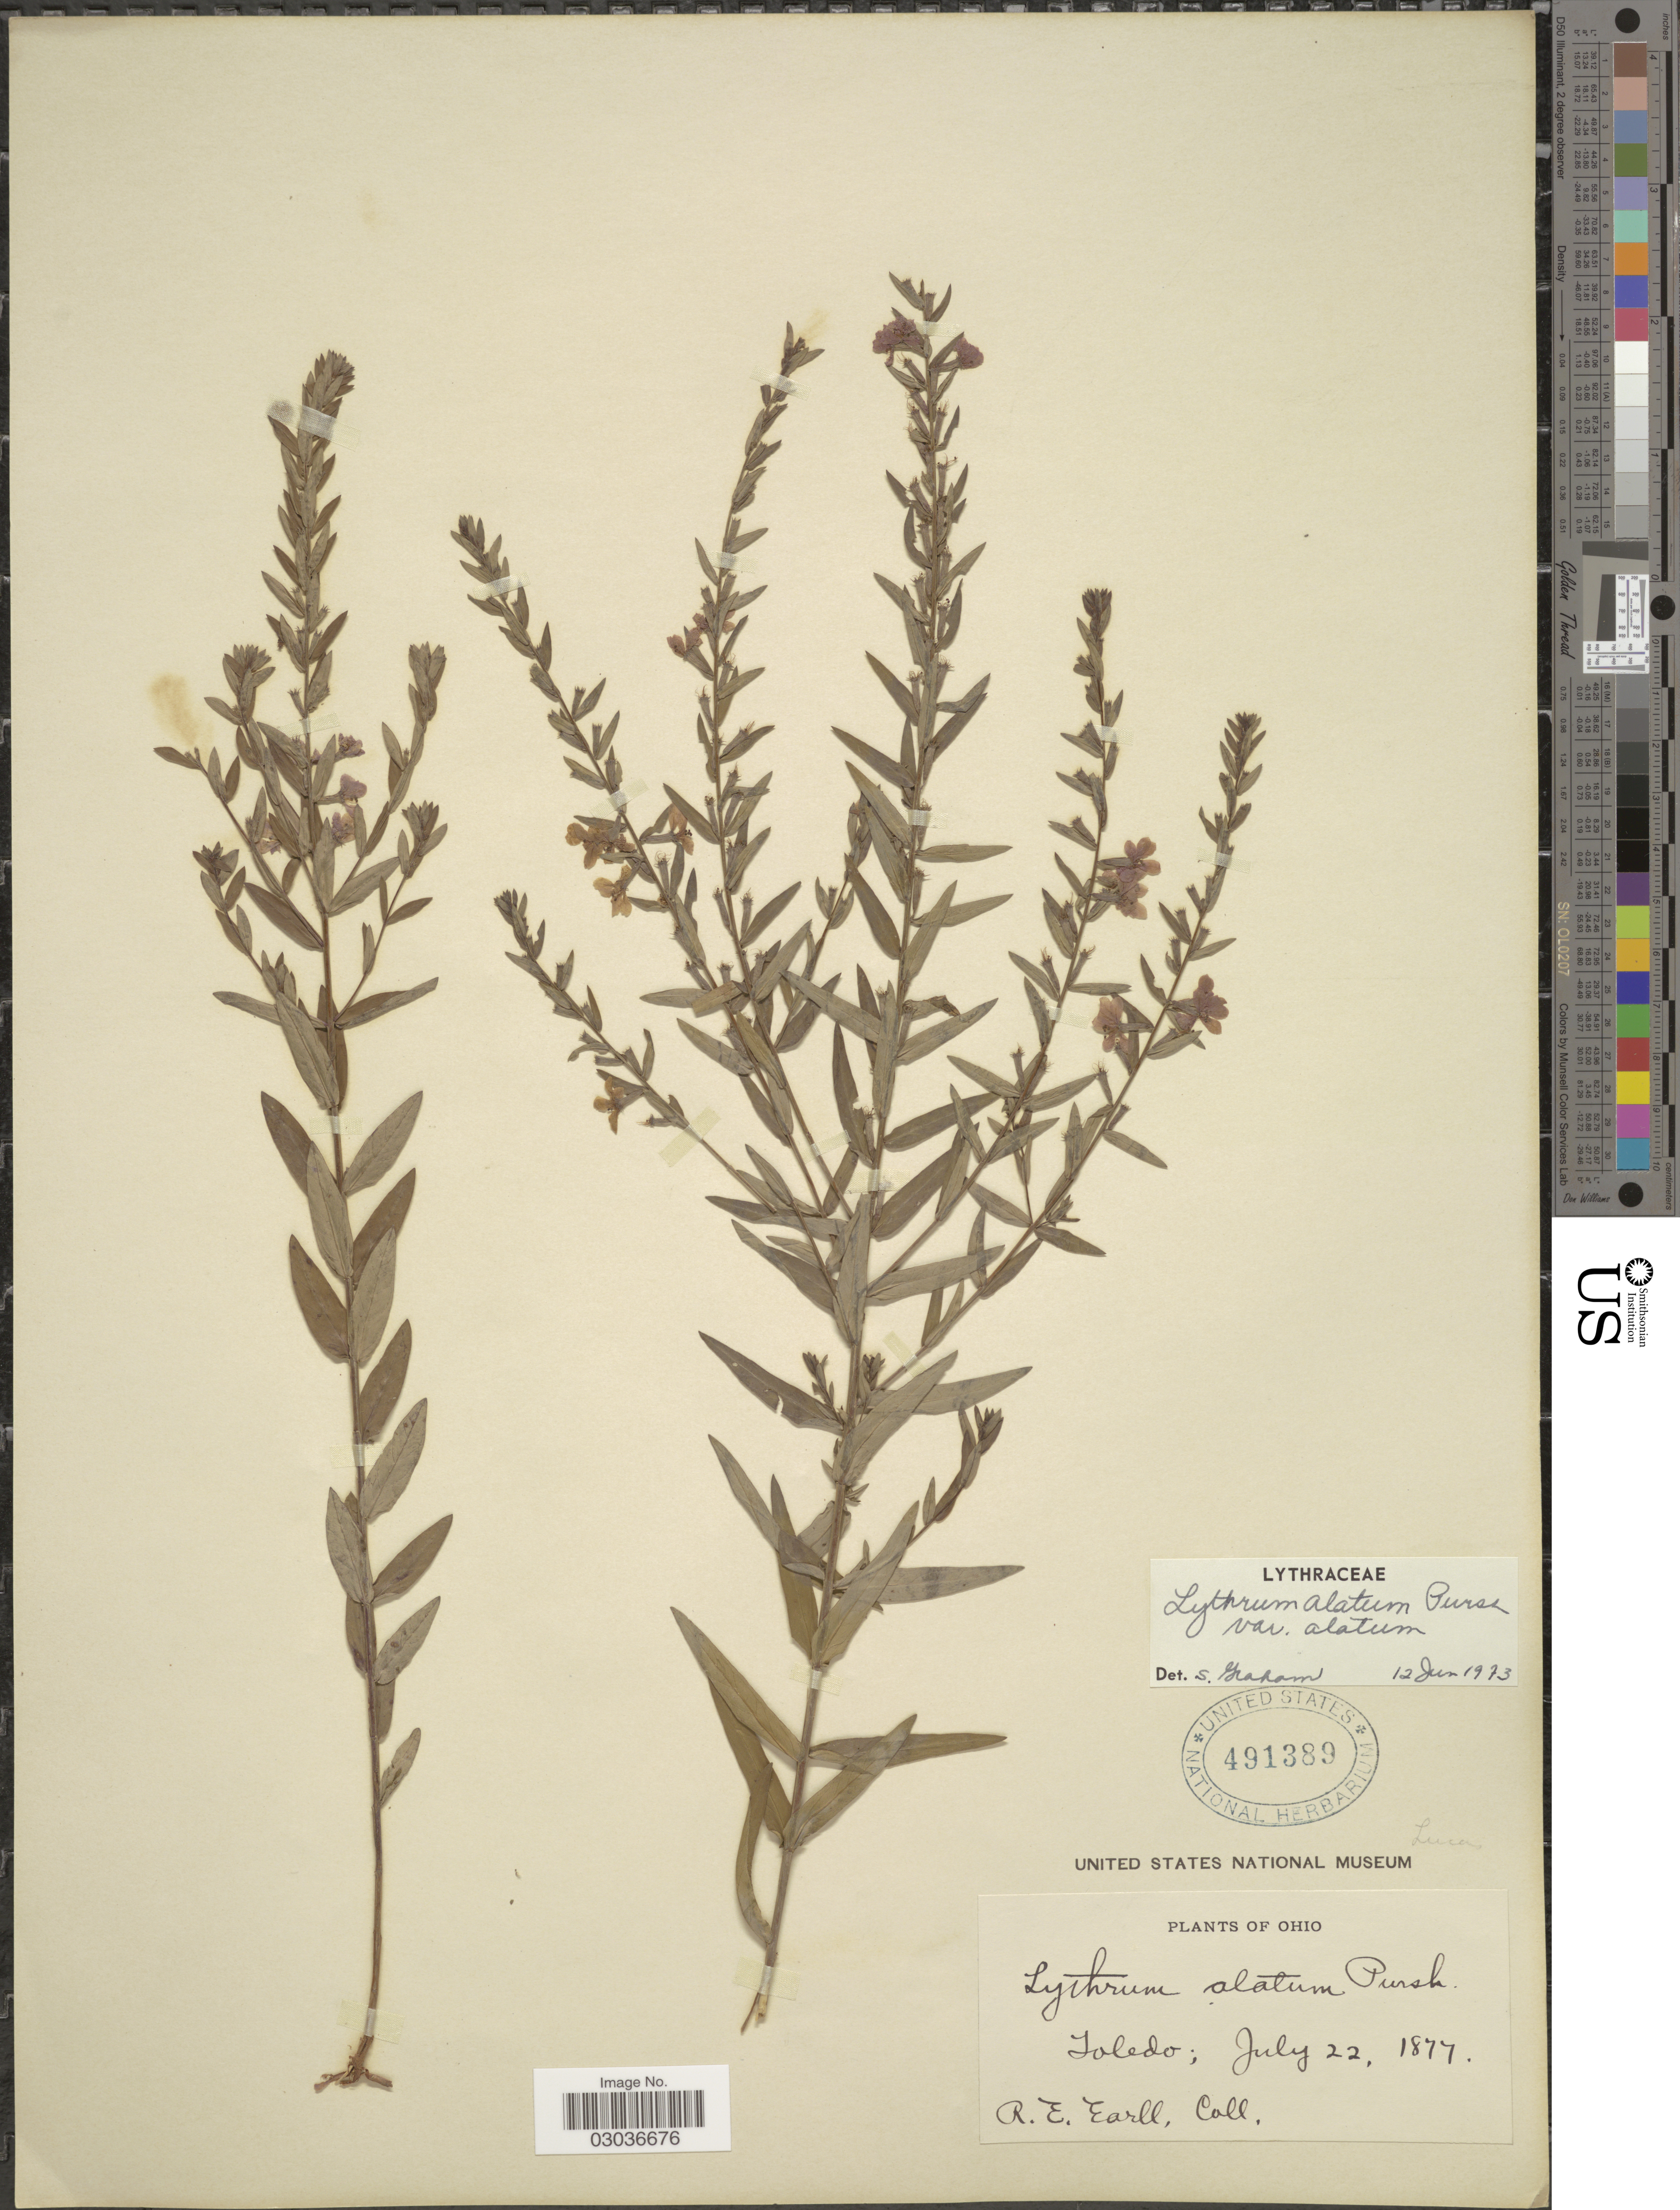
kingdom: Plantae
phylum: Tracheophyta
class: Magnoliopsida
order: Myrtales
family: Lythraceae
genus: Lythrum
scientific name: Lythrum alatum var. alatum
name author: Pursh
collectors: R. Earll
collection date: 1877-07-22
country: United States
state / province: Ohio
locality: Toledo. Lucas [unsure placement]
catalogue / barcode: US 491389